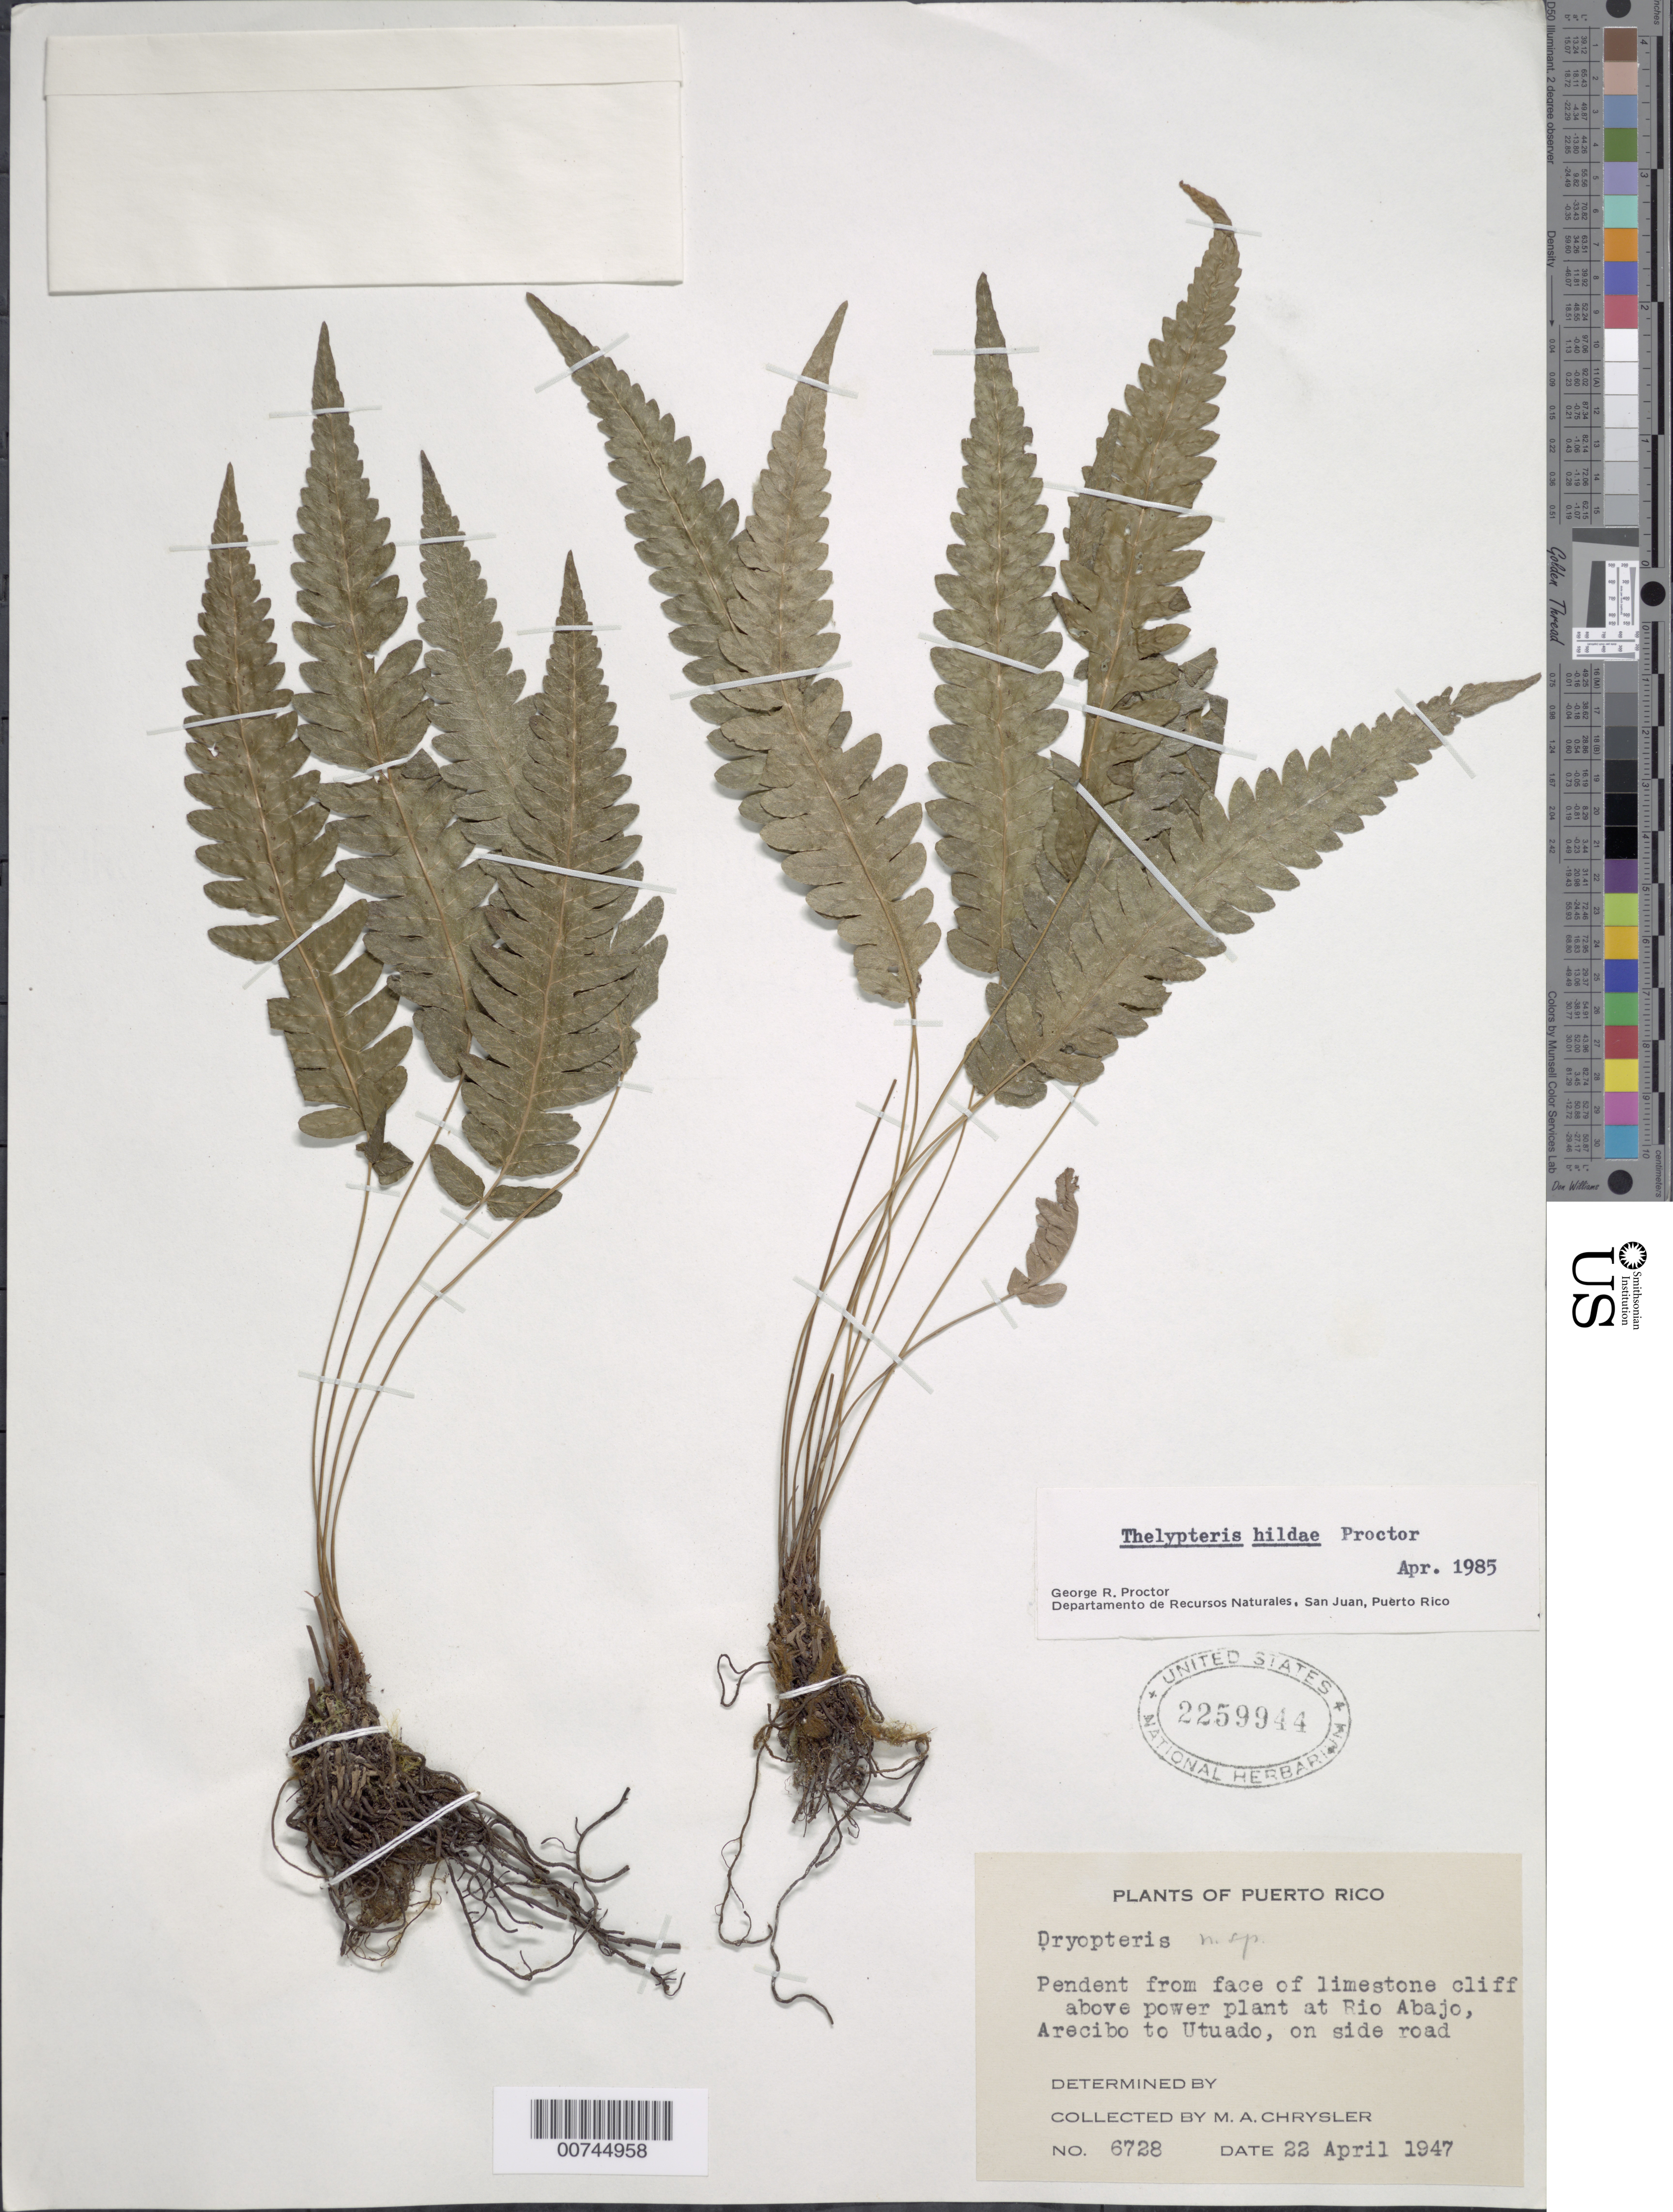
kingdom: Plantae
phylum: Tracheophyta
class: Polypodiopsida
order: Polypodiales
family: Thelypteridaceae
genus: Goniopteris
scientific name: Goniopteris hildae (Proctor) comb. nov., ined 2015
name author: (Proctor)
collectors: M. A. Chrysler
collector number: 6728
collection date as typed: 22 Apr 1947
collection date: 1947-04-22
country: Puerto Rico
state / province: Arecibo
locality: Arecibo to Utuado, on side road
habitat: Pendent from face of limestone cliff above power plant at Río Abajo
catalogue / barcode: US 2259944